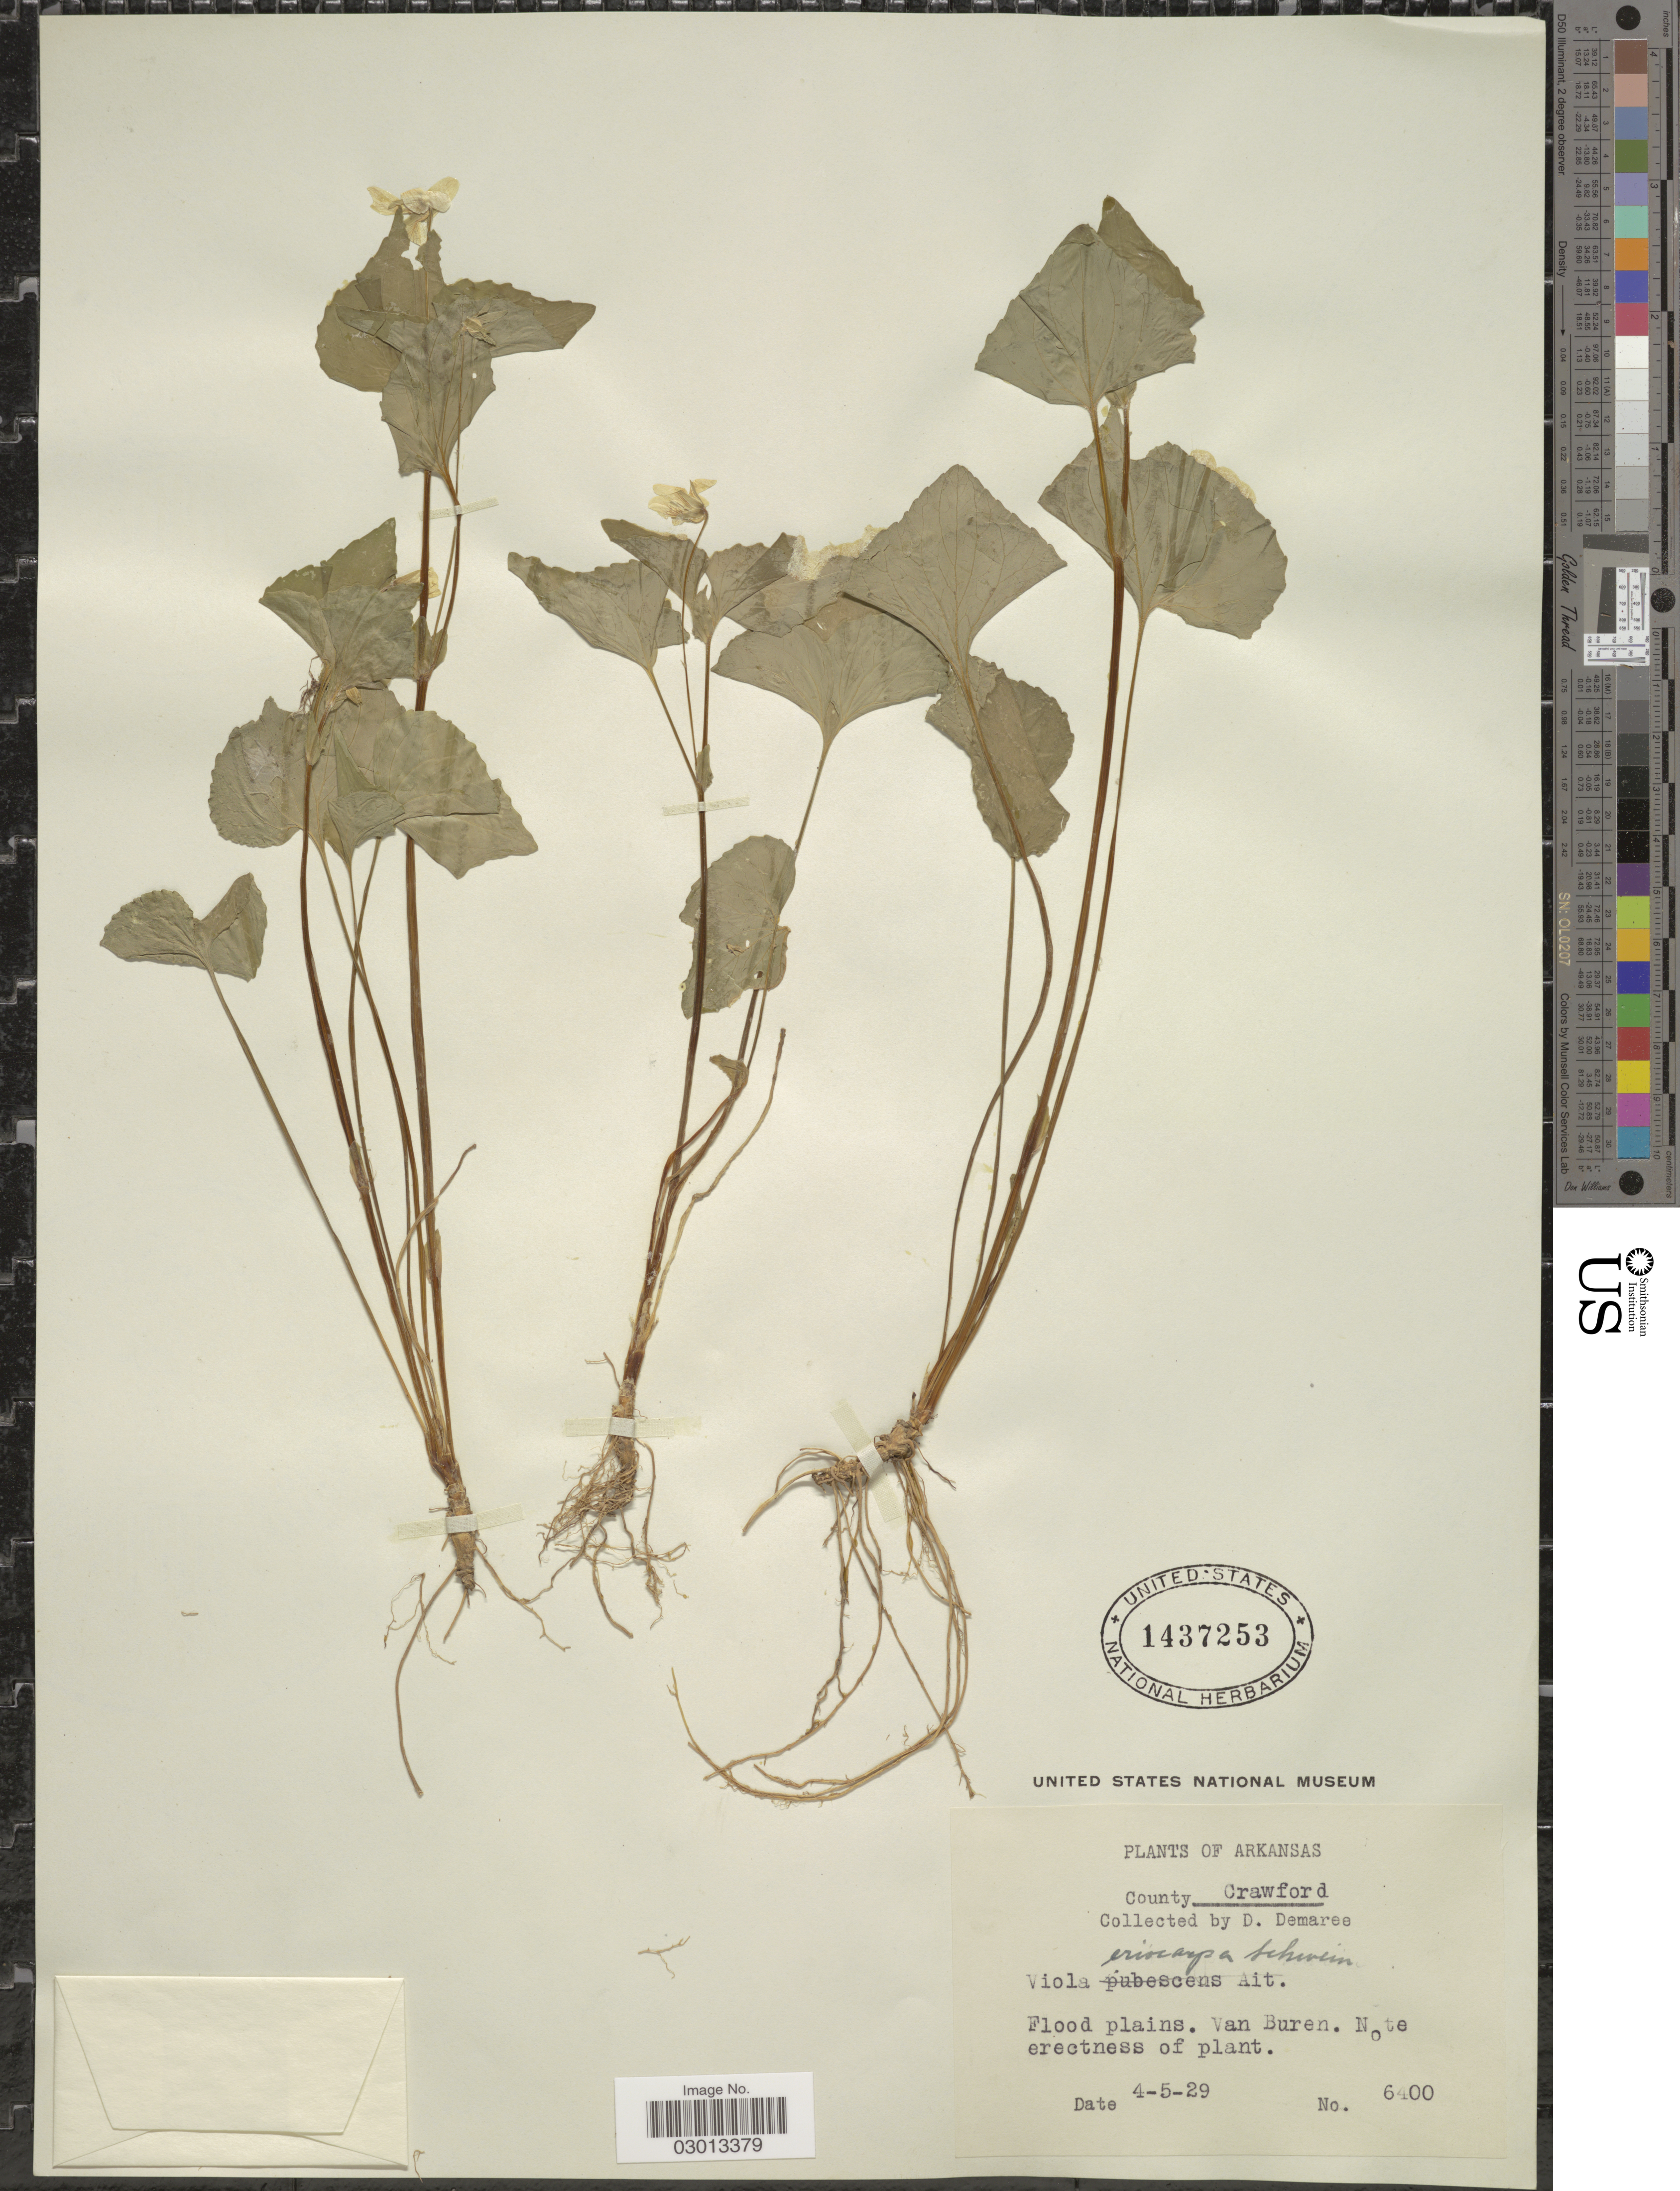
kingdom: Plantae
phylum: Tracheophyta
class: Magnoliopsida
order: Malpighiales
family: Violaceae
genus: Viola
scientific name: Viola pensylvanica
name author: Michx.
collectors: D. Demaree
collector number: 6400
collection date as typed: Transcribed d/m/y: 5/4/29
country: United States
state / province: Arkansas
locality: County Crawford. Van Buren.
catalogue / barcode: US 1437253